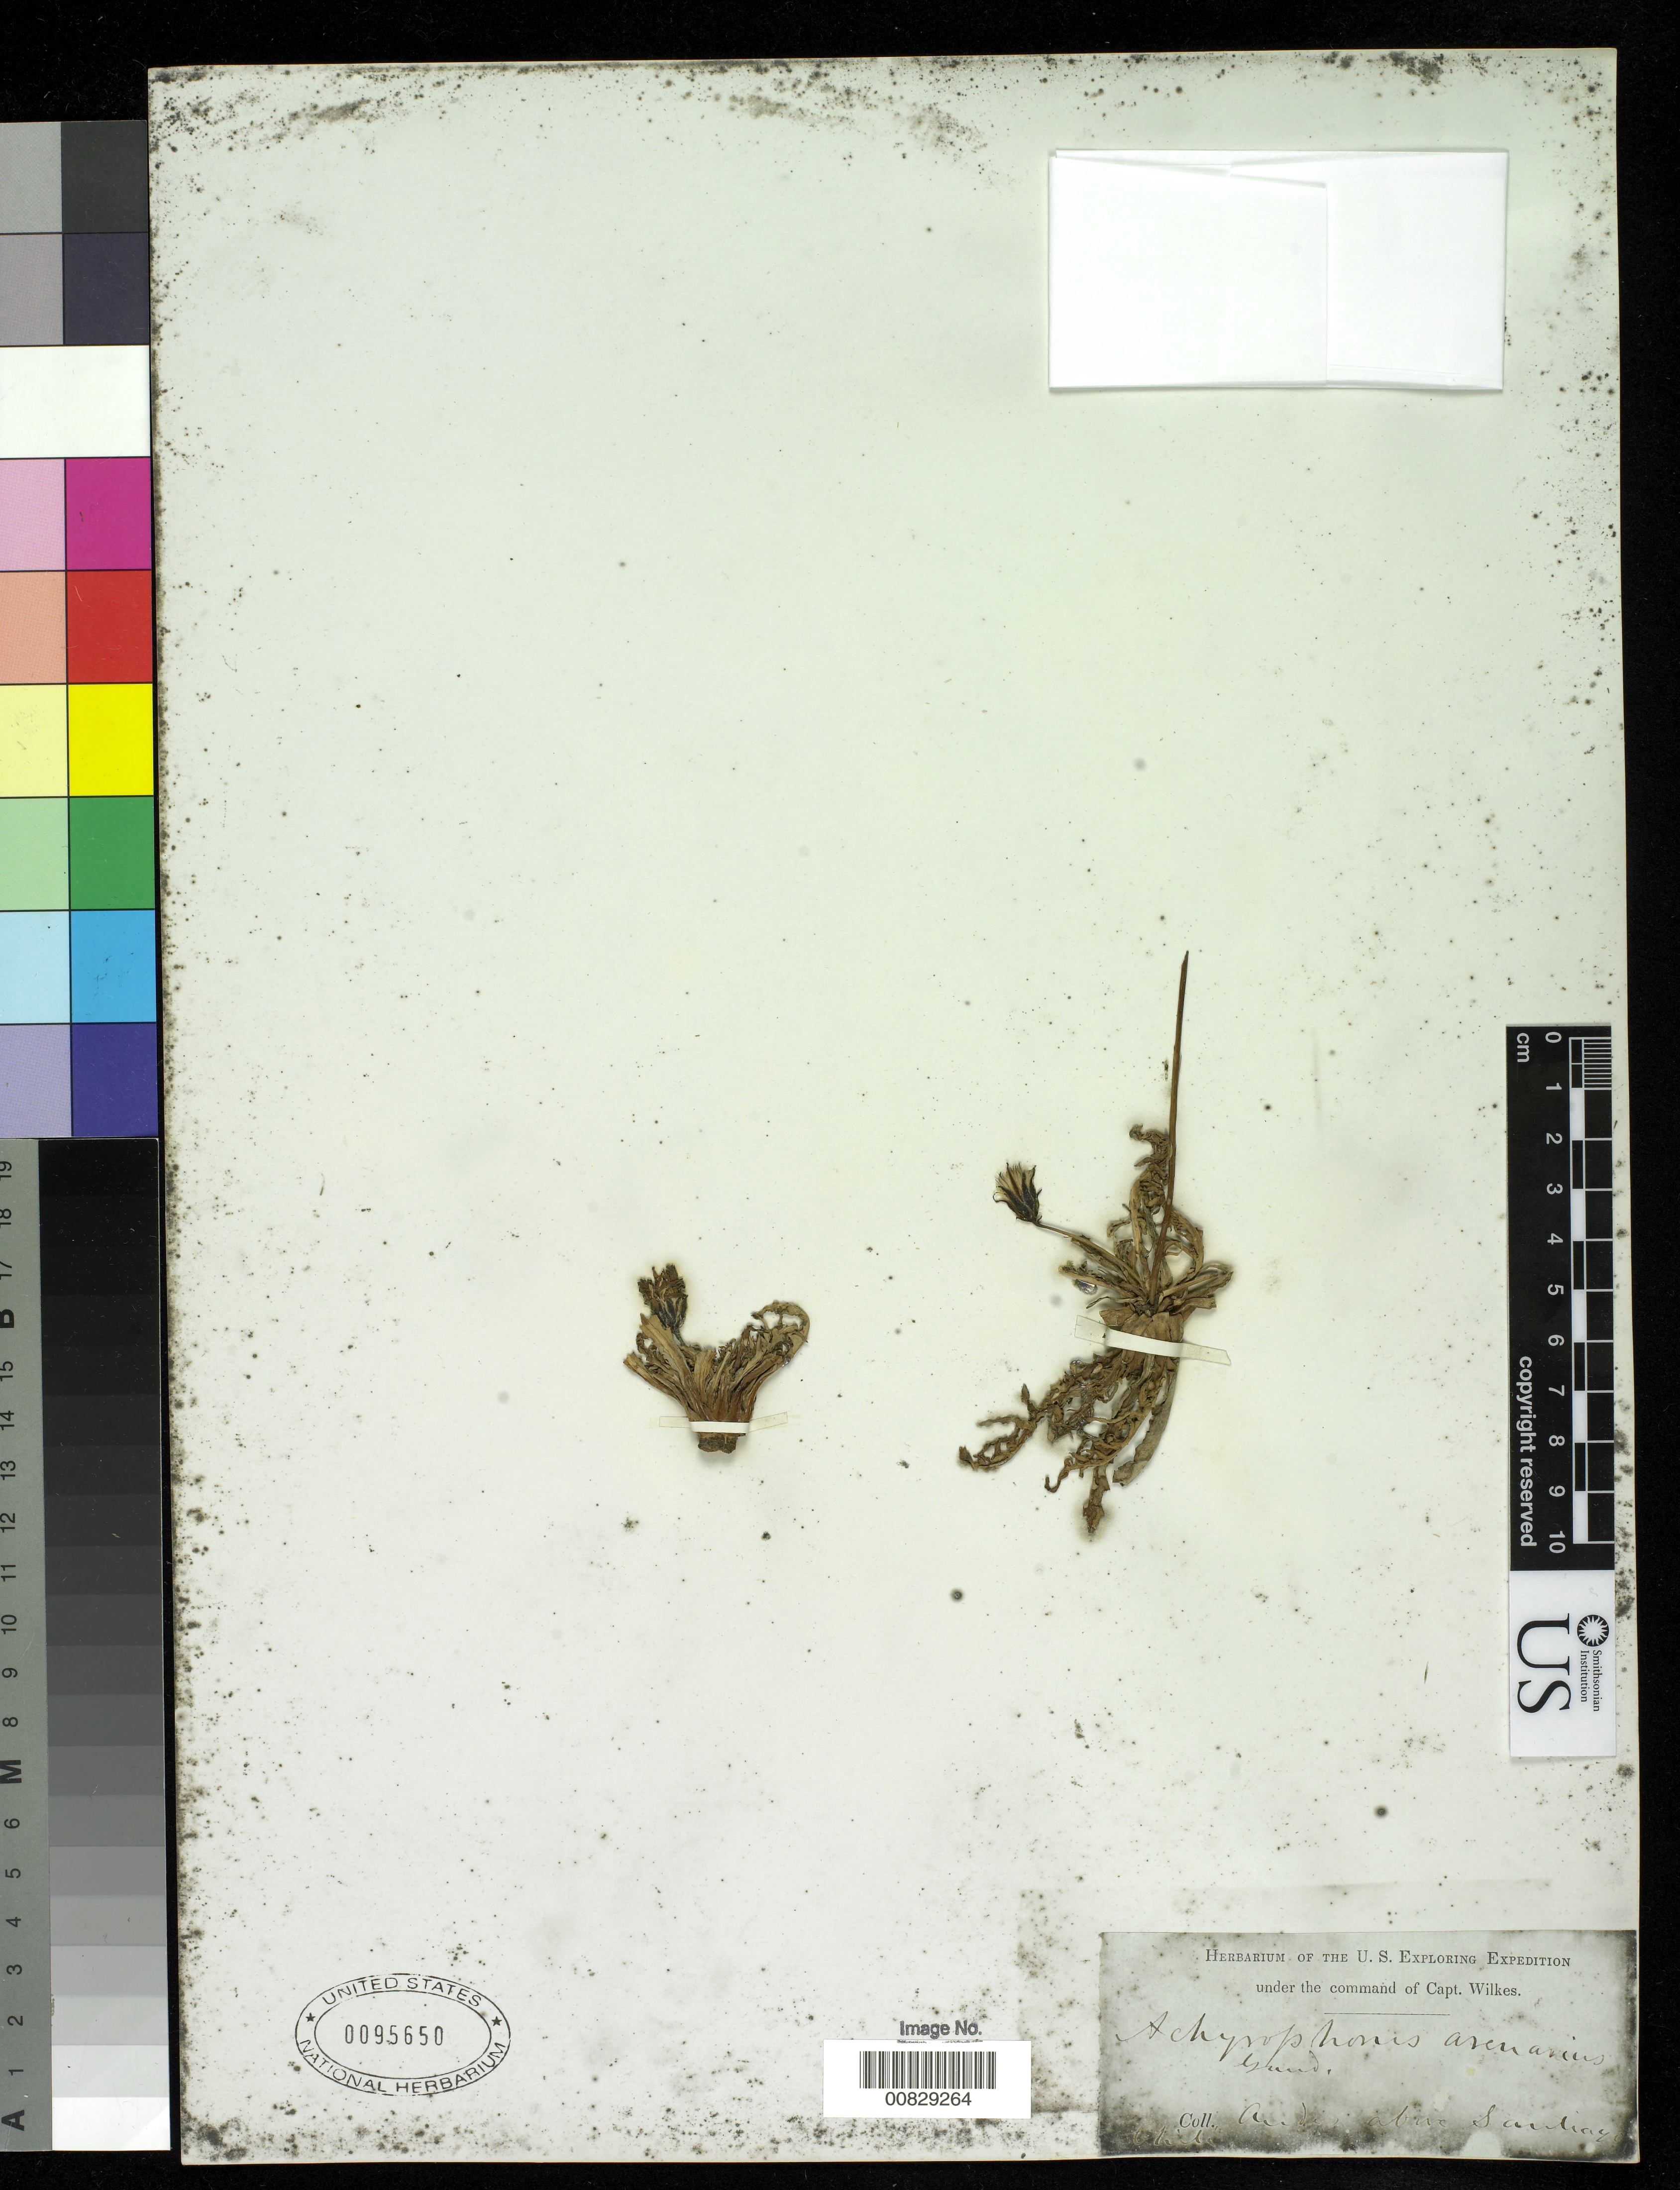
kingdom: Plantae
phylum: Tracheophyta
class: Magnoliopsida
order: Asterales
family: Asteraceae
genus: Hypochaeris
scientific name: Hypochaeris arenaria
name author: Gaudich.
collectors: Wilkes Explor. Exped.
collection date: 1838/1842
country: Chile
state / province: Región Metropolitana (RM)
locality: Andes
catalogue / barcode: US 95650